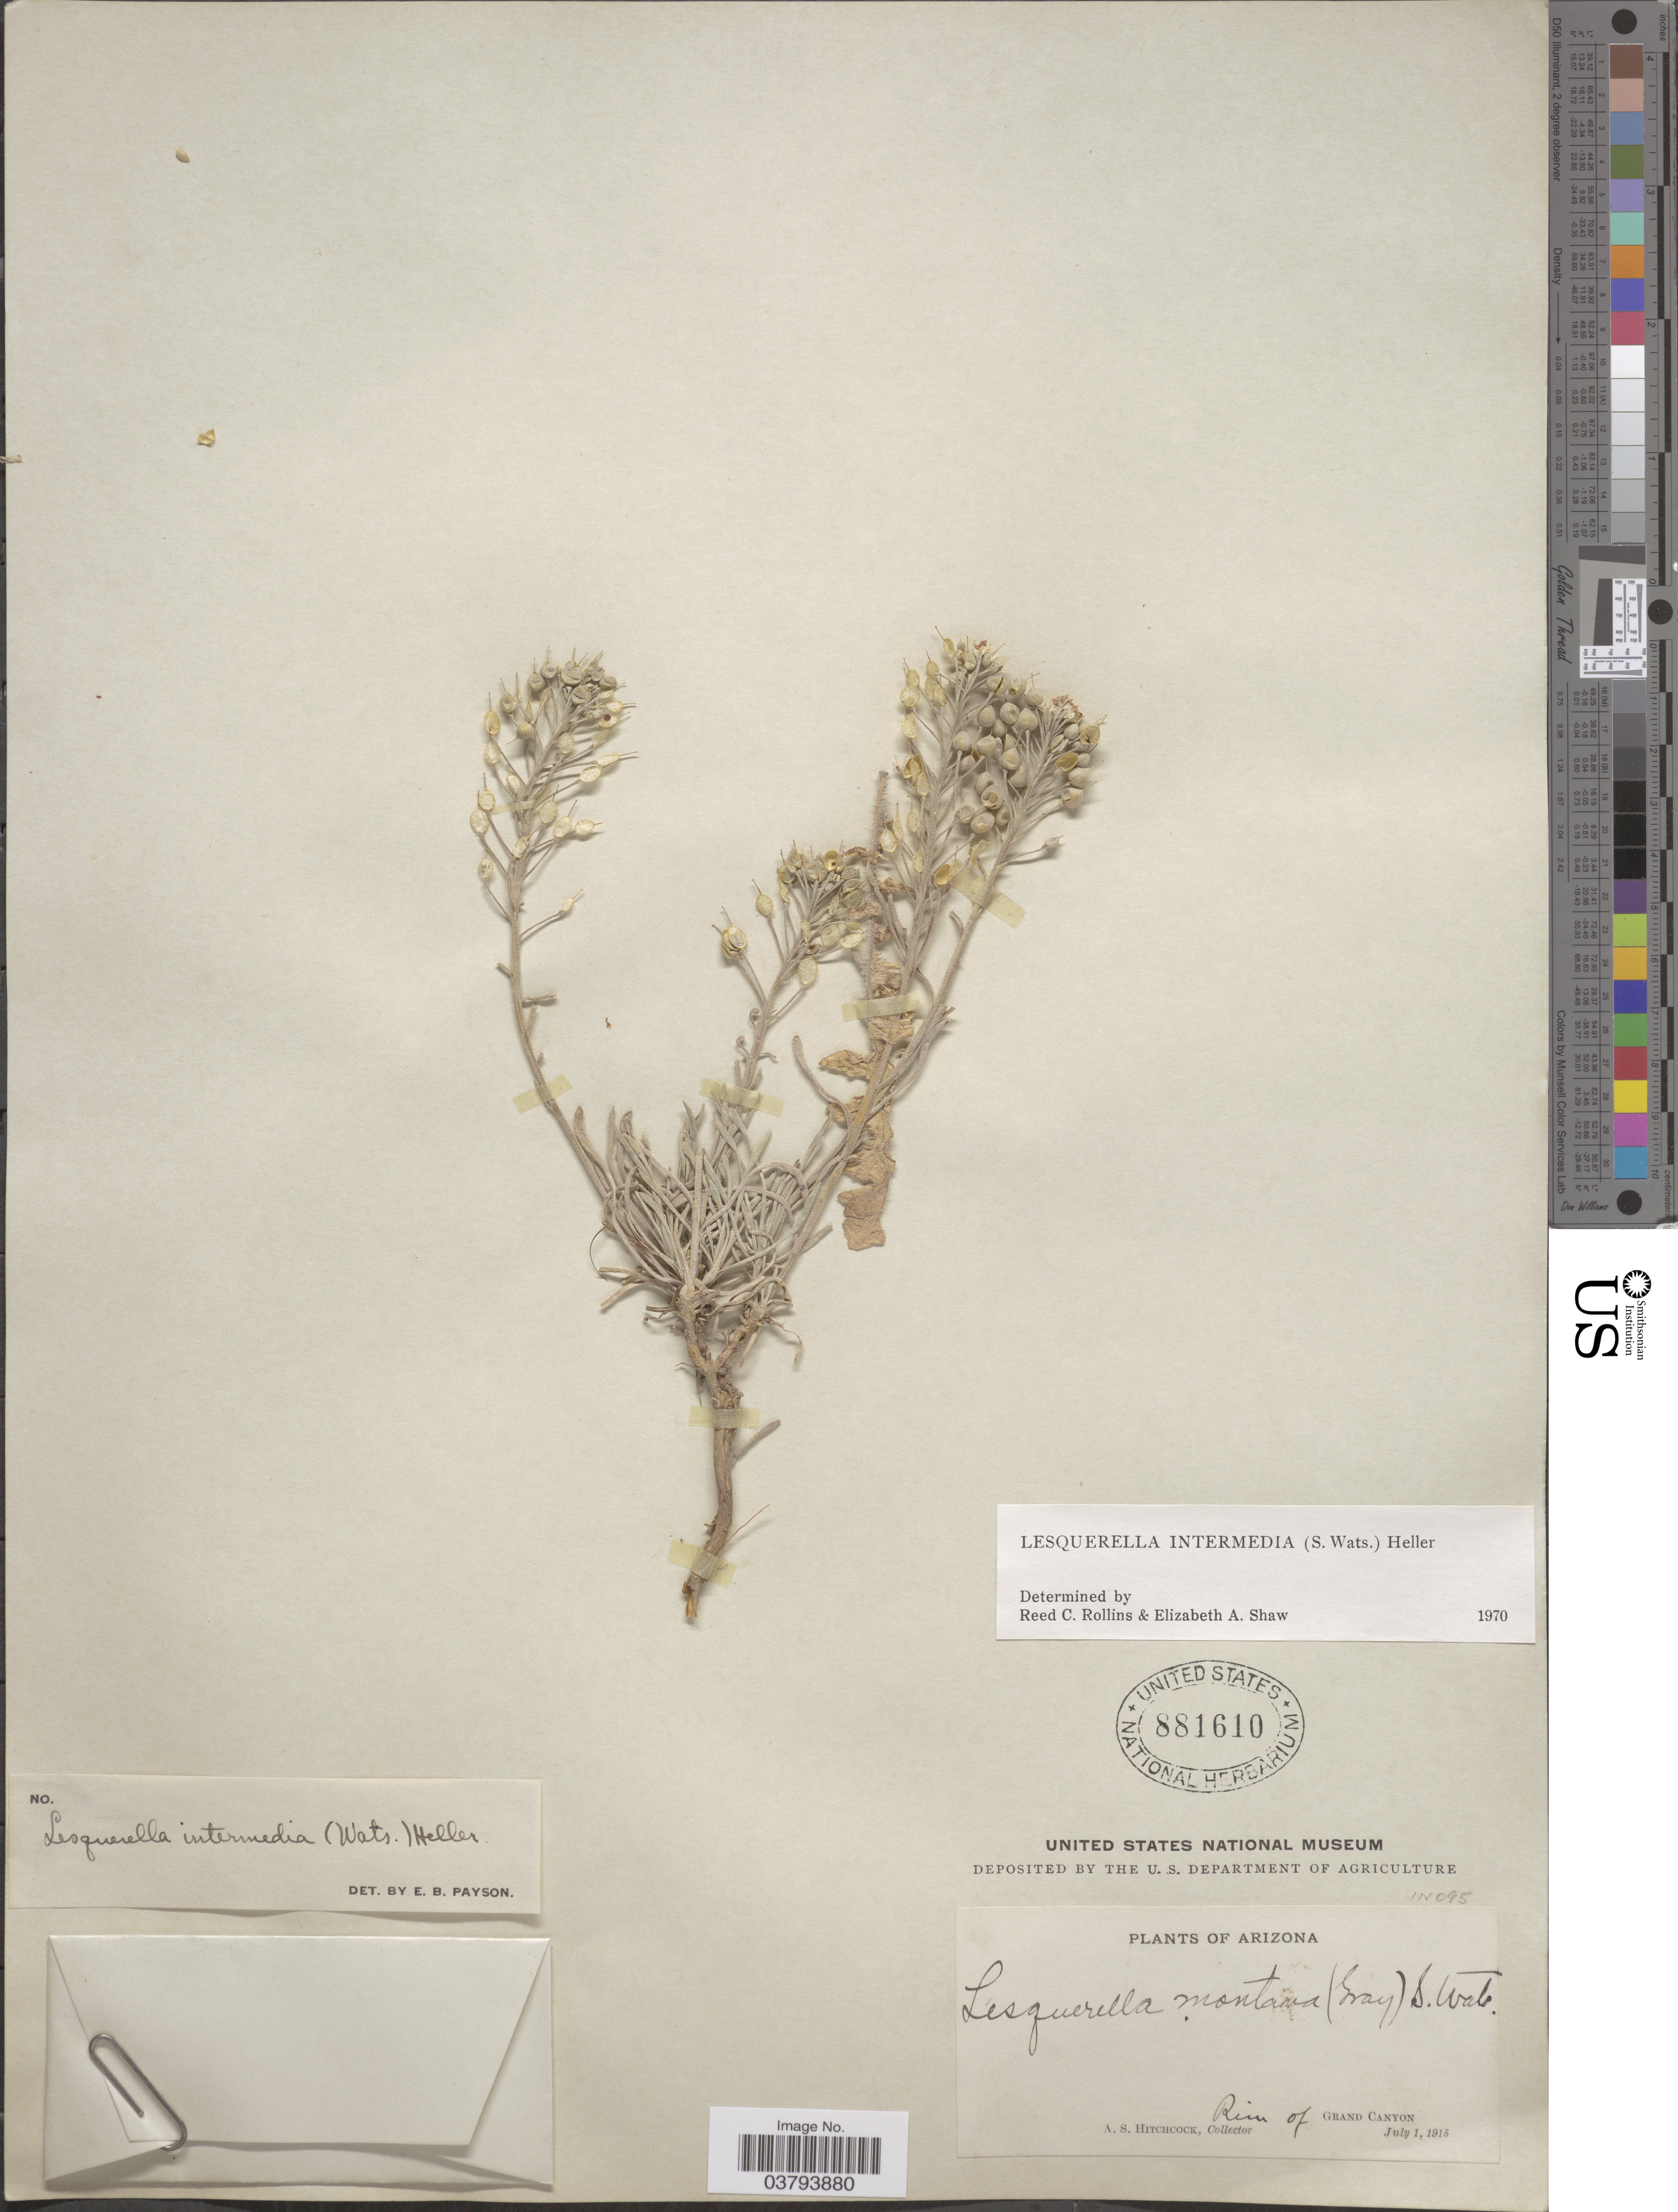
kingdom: Plantae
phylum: Tracheophyta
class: Magnoliopsida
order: Brassicales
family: Brassicaceae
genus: Lesquerella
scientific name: Lesquerella intermedia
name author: (S. Watson) A. Heller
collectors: A. S. Hitchcock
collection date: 1915-07-01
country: United States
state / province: Arizona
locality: Rim of Grand Canyon.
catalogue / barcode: US 881610